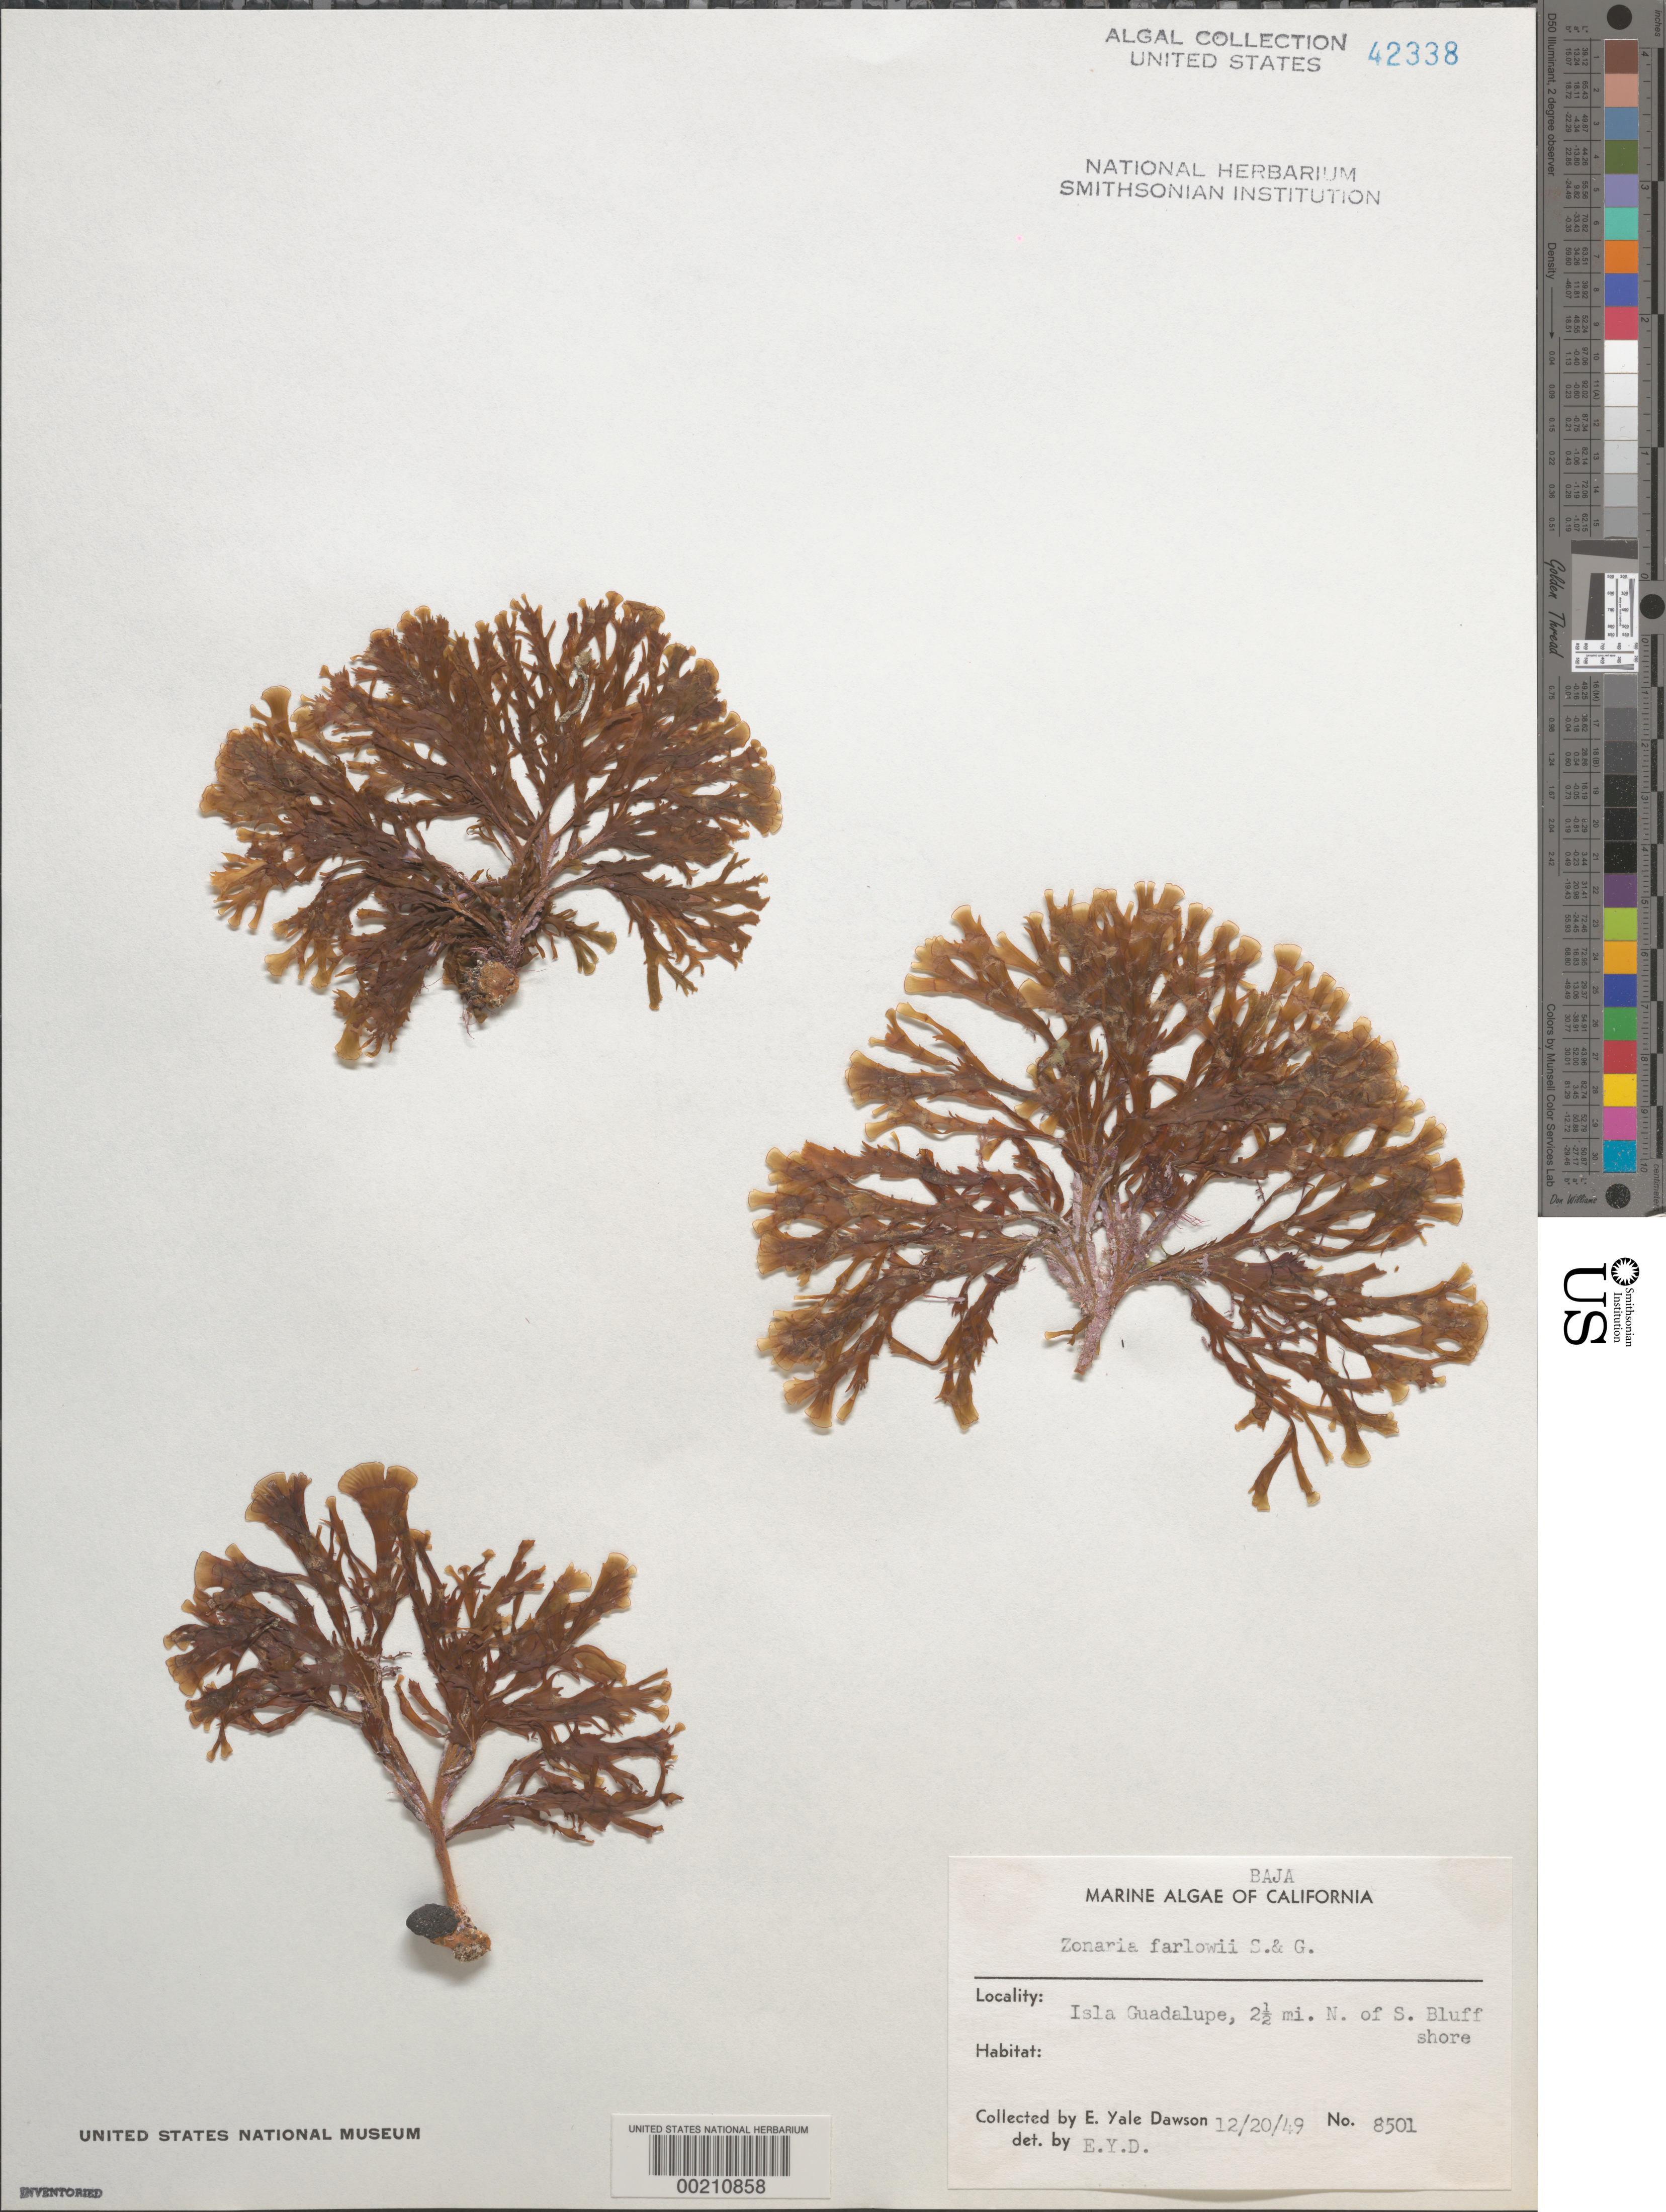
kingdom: Chromista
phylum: Ochrophyta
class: Phaeophyceae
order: Dictyotales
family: Dictyotaceae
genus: Zonaria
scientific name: Zonaria farlowii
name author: Setch. & N.L. Gardner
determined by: Dawson, E. Y.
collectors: E. Y. Dawson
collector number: EYD 8501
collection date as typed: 20 Dec 1949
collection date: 1949-12-20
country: Mexico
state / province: Baja California Norte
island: Isla Guadalupe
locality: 2.5 miles north of South Bluff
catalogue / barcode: US 42338